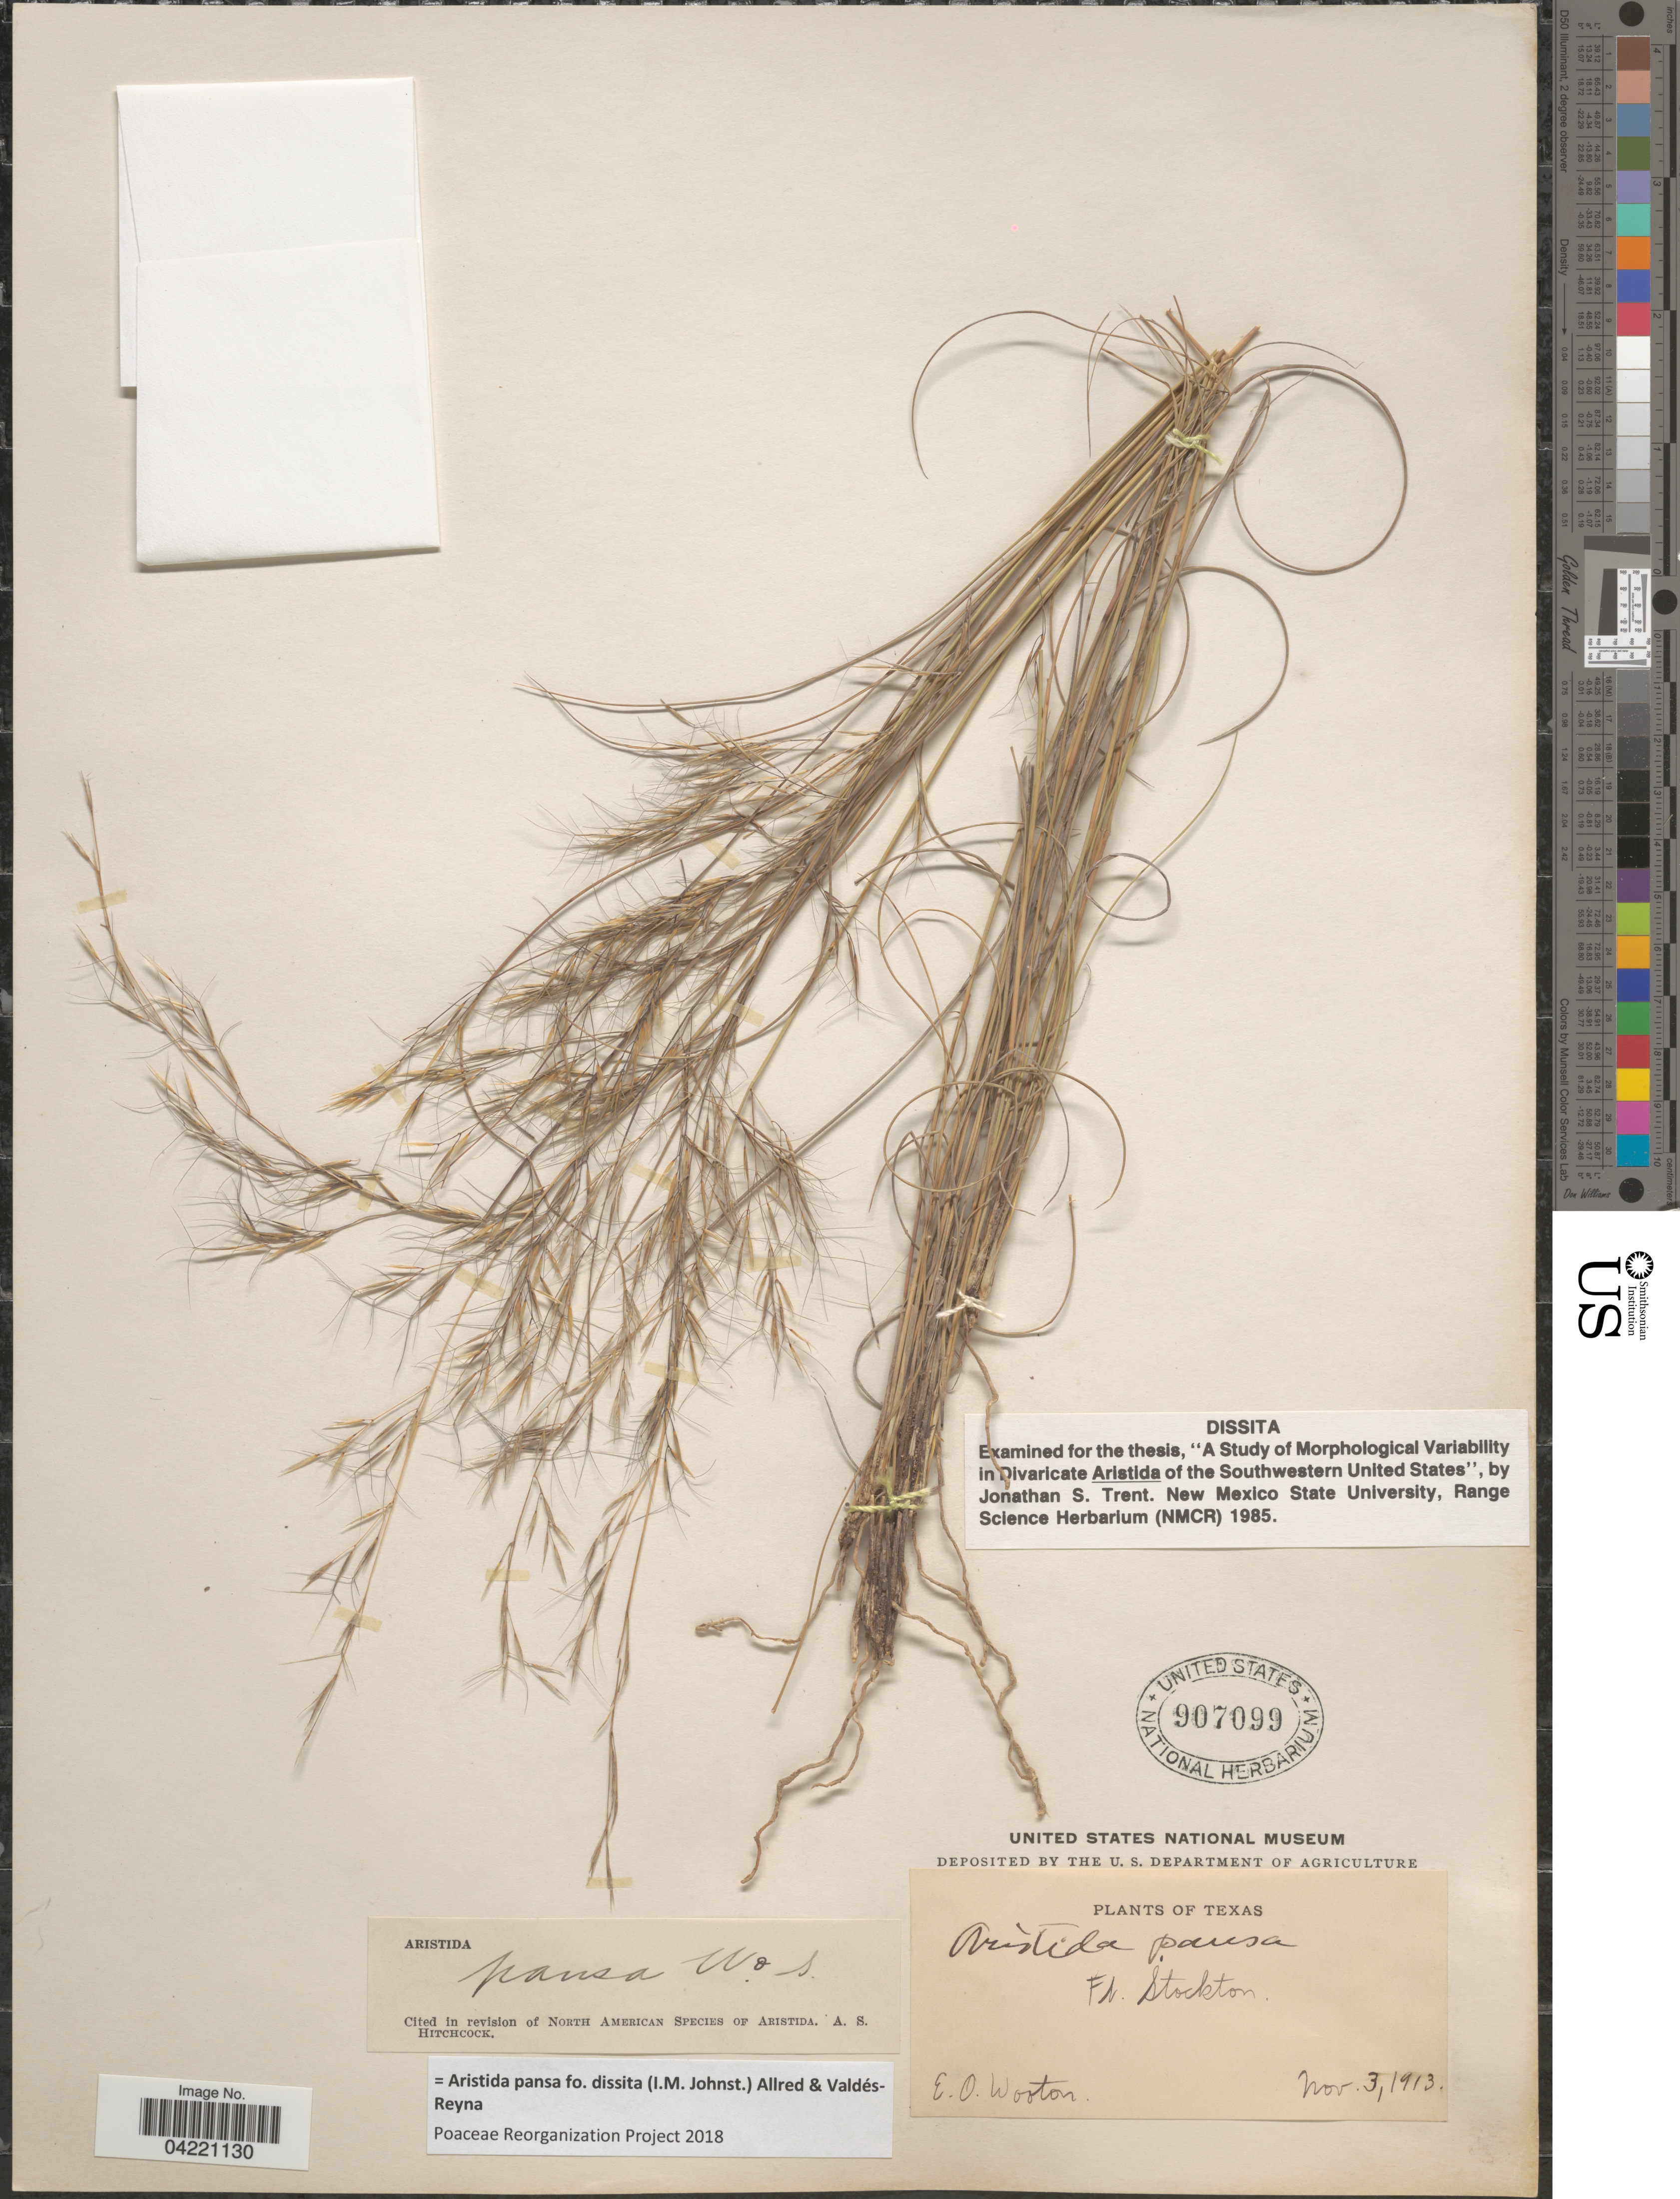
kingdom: Plantae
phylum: Tracheophyta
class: Liliopsida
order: Poales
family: Poaceae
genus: Aristida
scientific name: Aristida pansa f. dissita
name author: (I.M. Johnst.) Allred & Valdés-Reyna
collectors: E. O. Wooton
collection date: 1913-11-03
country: United States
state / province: Texas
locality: Ft. Stockton.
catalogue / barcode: US 907099